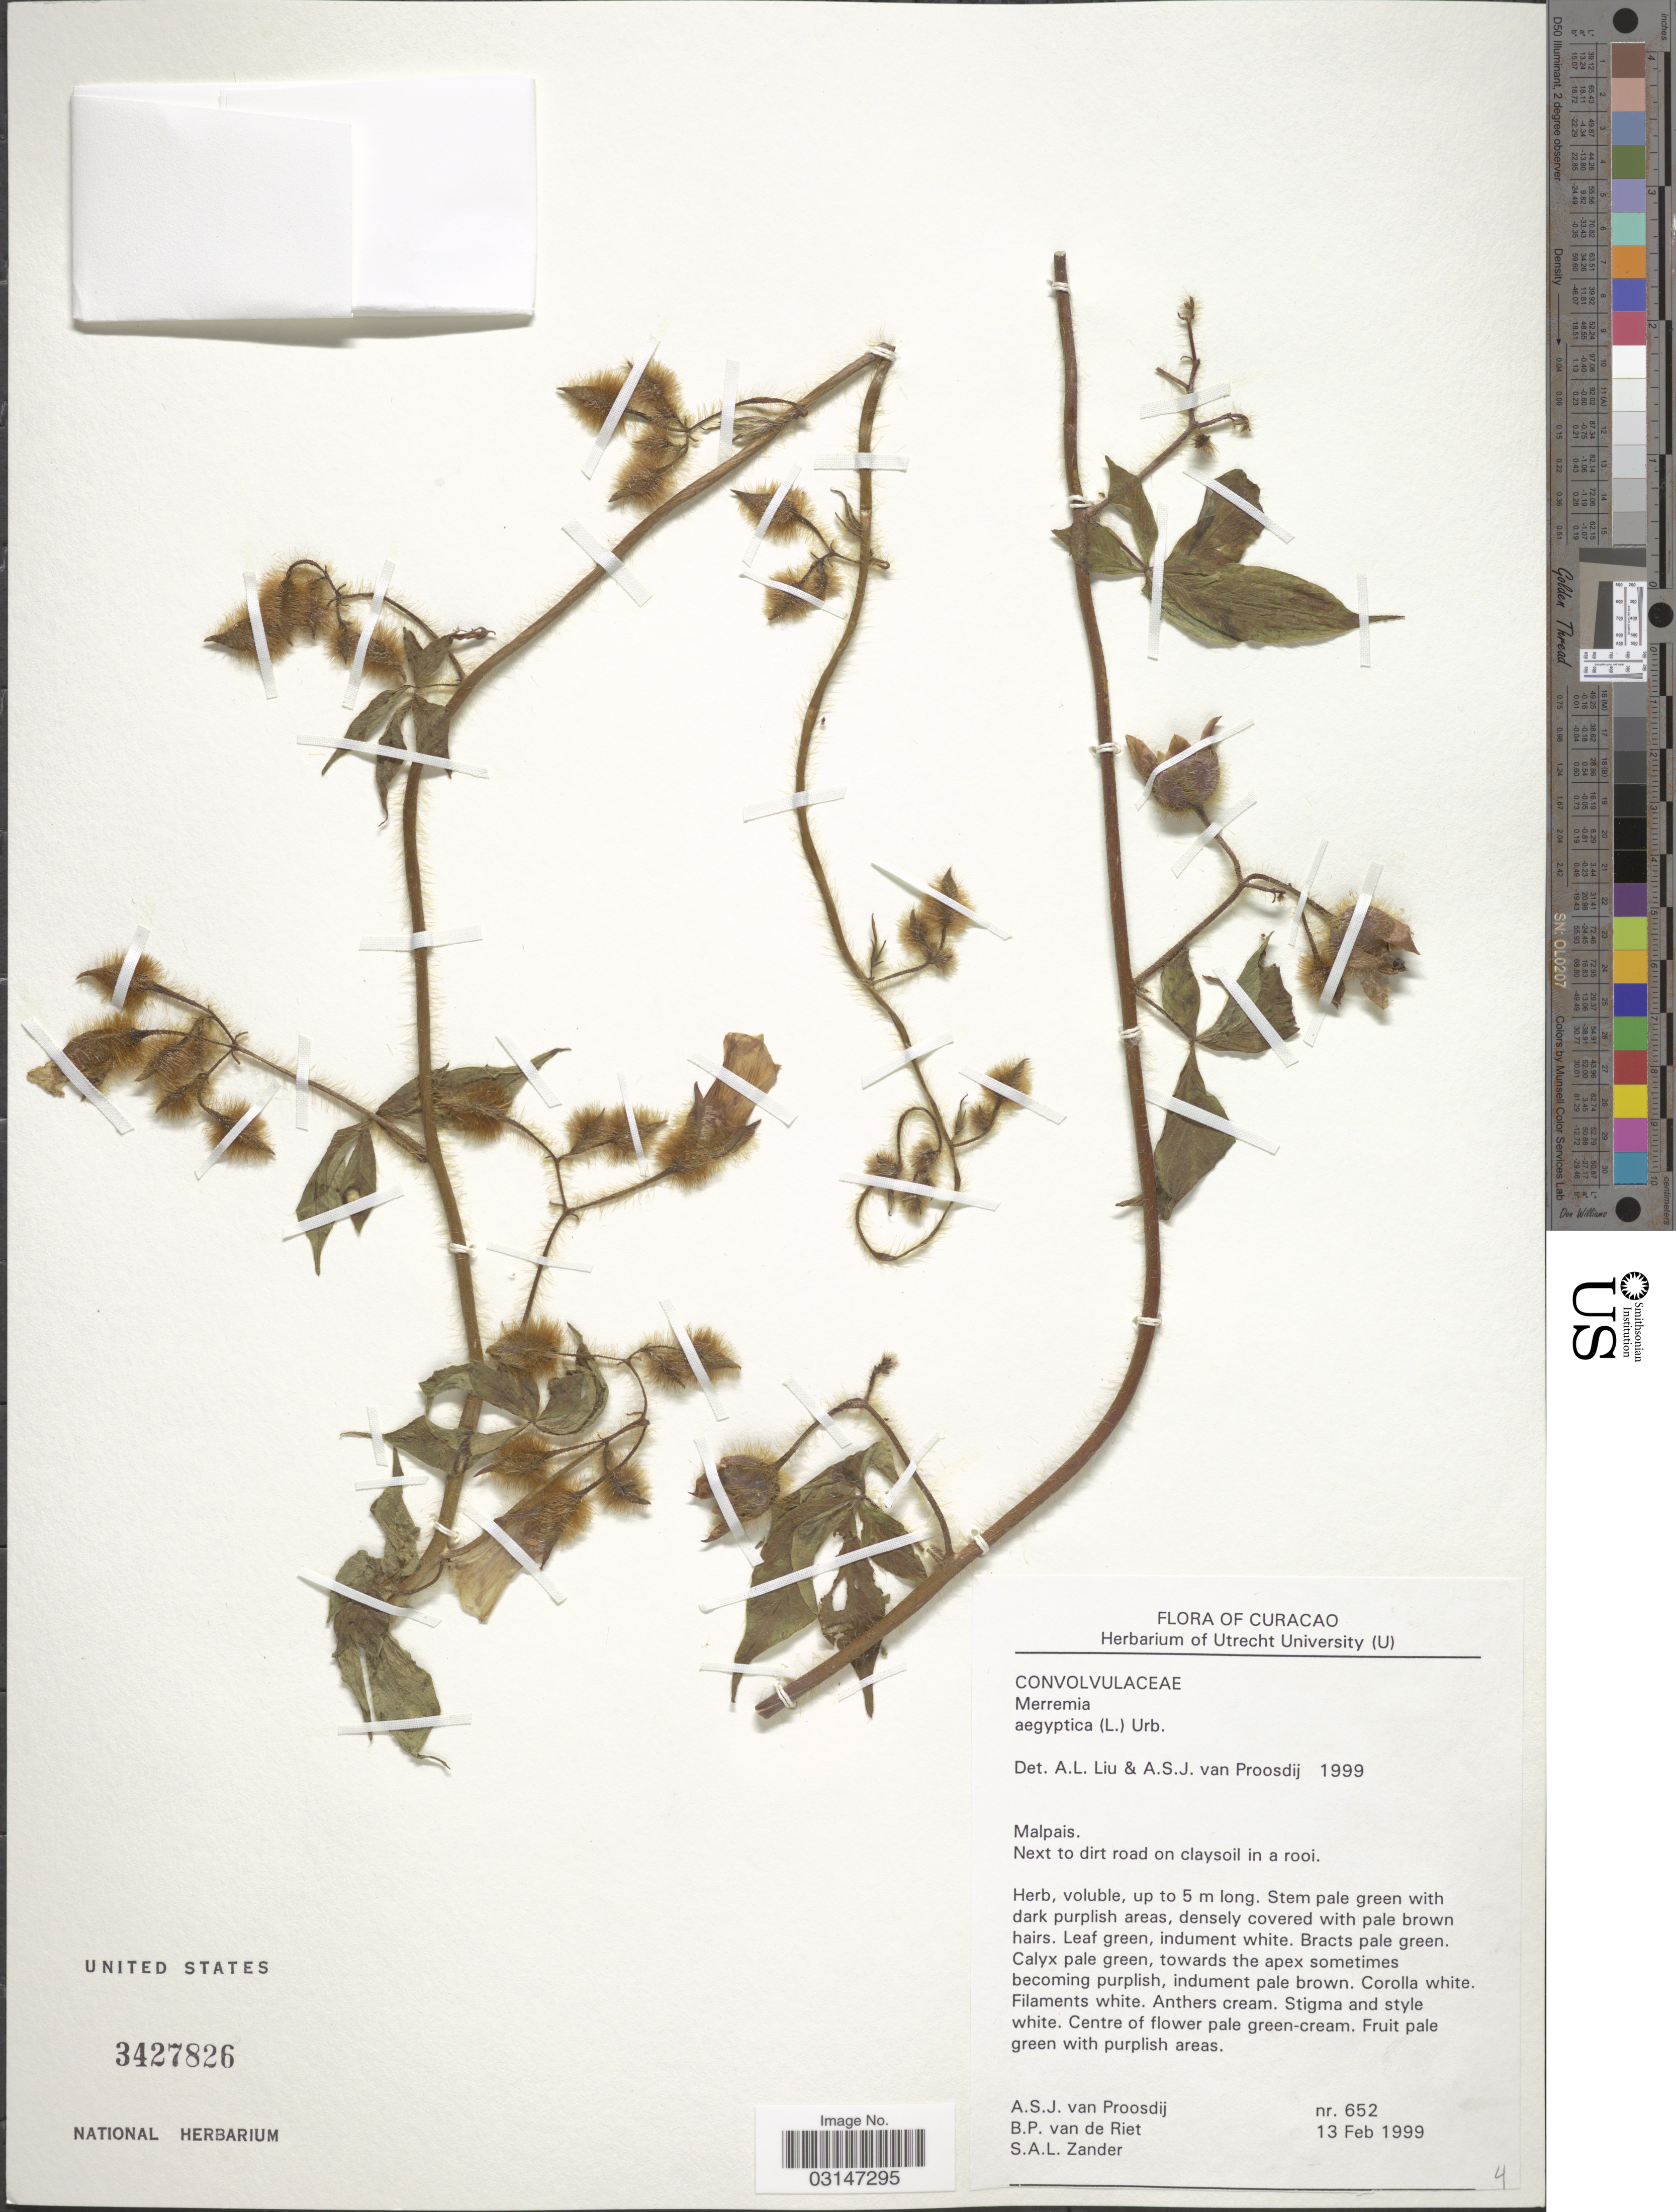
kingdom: Plantae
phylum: Tracheophyta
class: Magnoliopsida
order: Solanales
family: Convolvulaceae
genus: Merremia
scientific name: Merremia aegyptia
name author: (L.) Urb.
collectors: A. Proosdij, B. Riet & S. Zander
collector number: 652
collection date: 1999-02-13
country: Curaçao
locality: Malpais. Next to dirt road on claysoil in a rooi.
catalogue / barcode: US 3427826